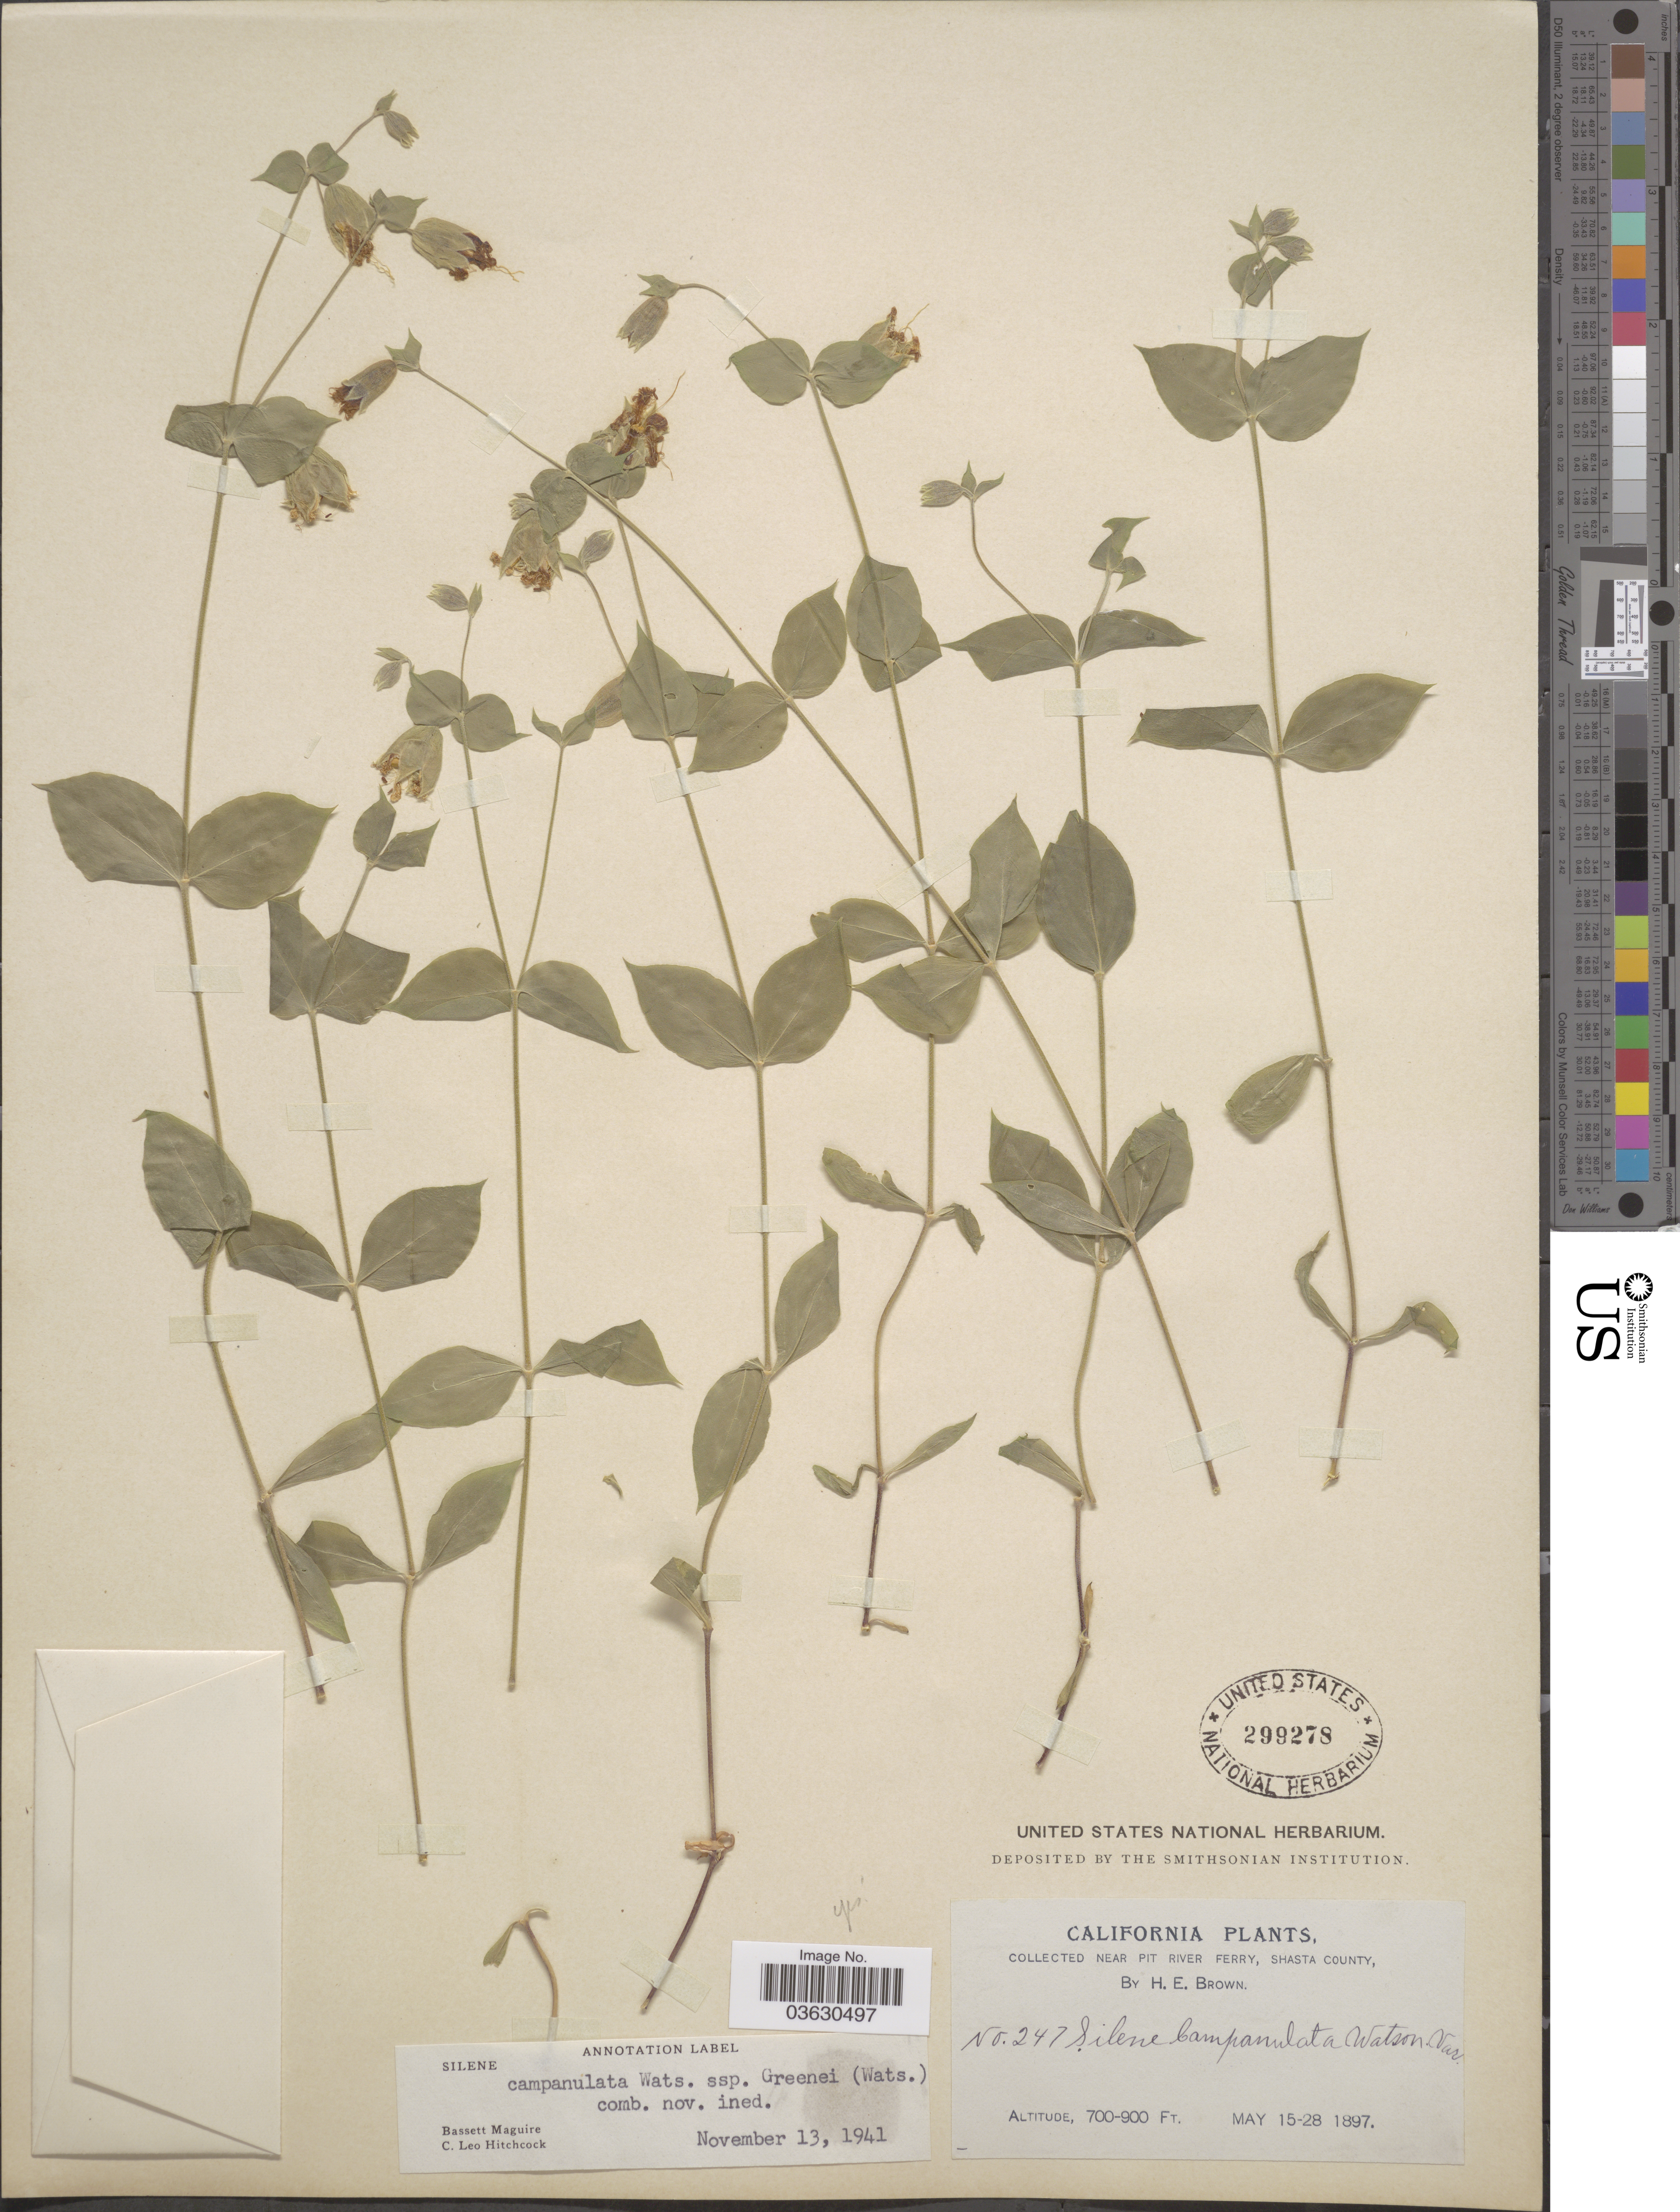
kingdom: Plantae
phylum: Tracheophyta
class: Magnoliopsida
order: Caryophyllales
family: Caryophyllaceae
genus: Silene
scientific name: Silene campanulata subsp. greenei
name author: (S. Watson ex B.L. Rob.) C.L. Hitchc. & Maguire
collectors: H. E. Brown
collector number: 247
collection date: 1897-05-15/1897-05-28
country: United States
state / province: California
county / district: Shasta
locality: Near Pit River Ferry, Shasta County.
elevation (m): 213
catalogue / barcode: US 299278